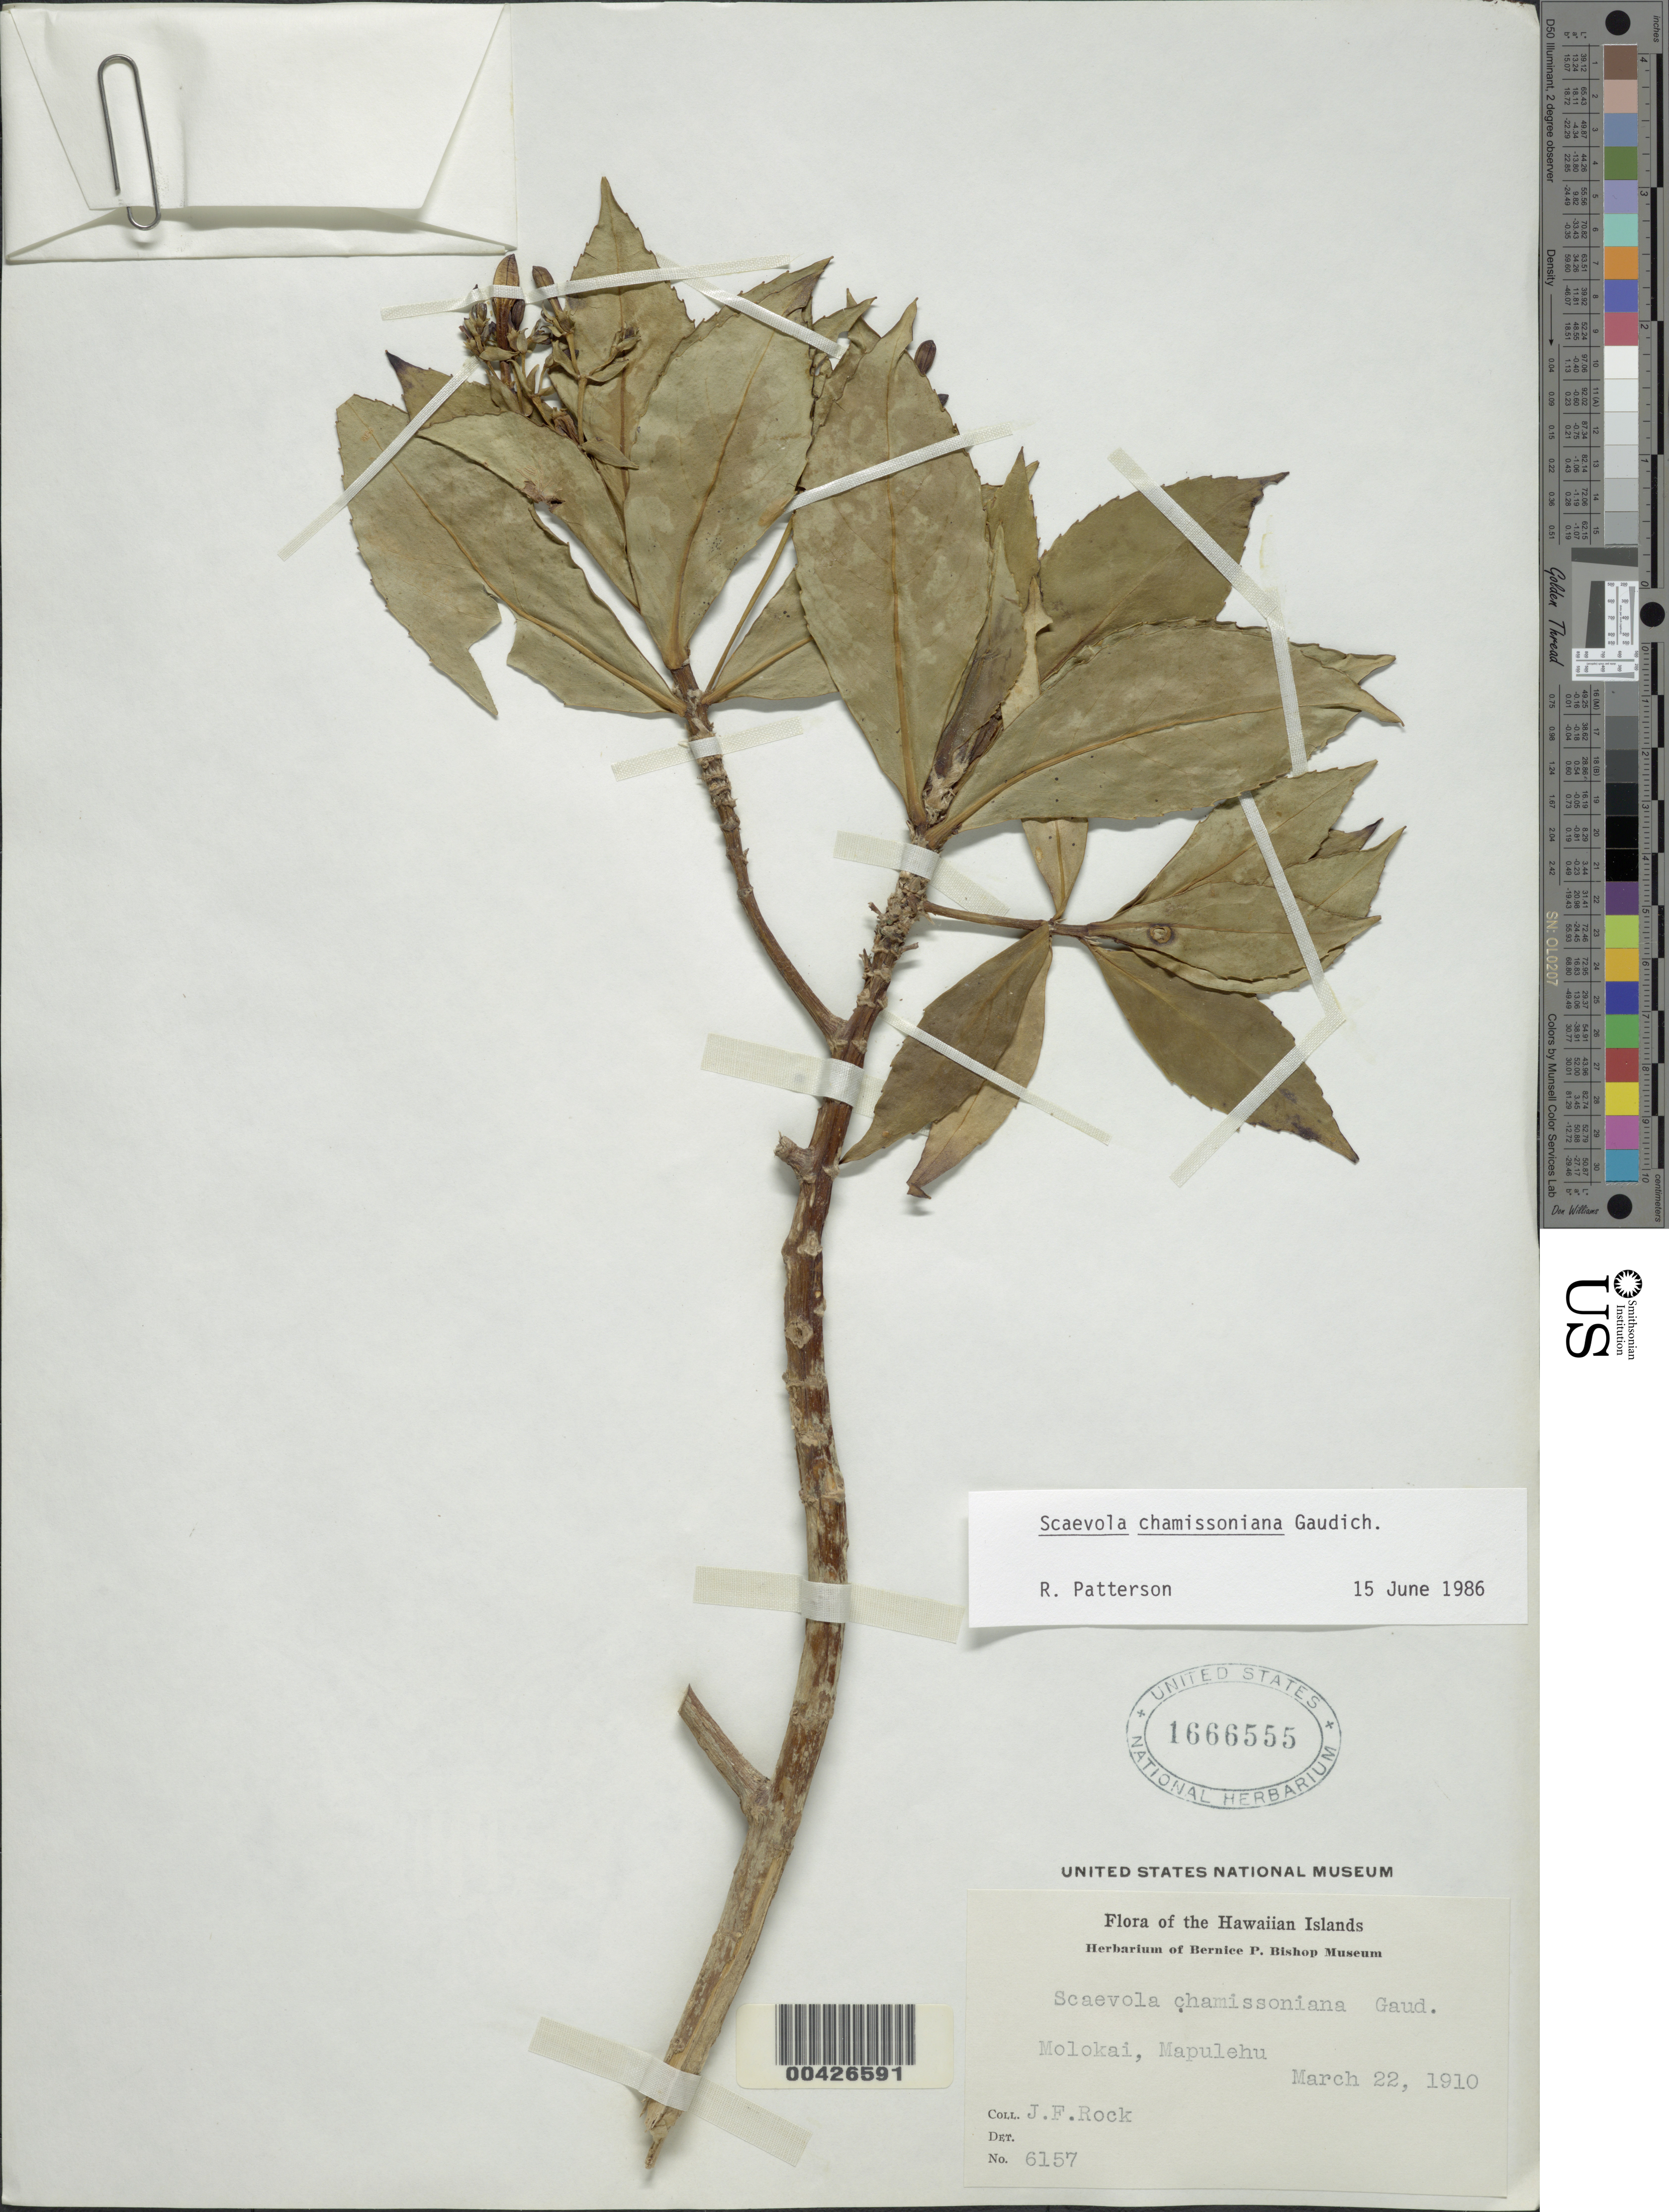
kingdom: Plantae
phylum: Tracheophyta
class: Magnoliopsida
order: Asterales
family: Goodeniaceae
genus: Scaevola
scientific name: Scaevola chamissoniana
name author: Gaudich.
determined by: Patterson, P.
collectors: J. F. Rock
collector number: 6157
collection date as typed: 22 Mar 1910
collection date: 1910-03-22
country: United States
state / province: Hawaii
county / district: Maui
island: Moloka'i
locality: Molokai, Mapulehu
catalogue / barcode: US 1666555